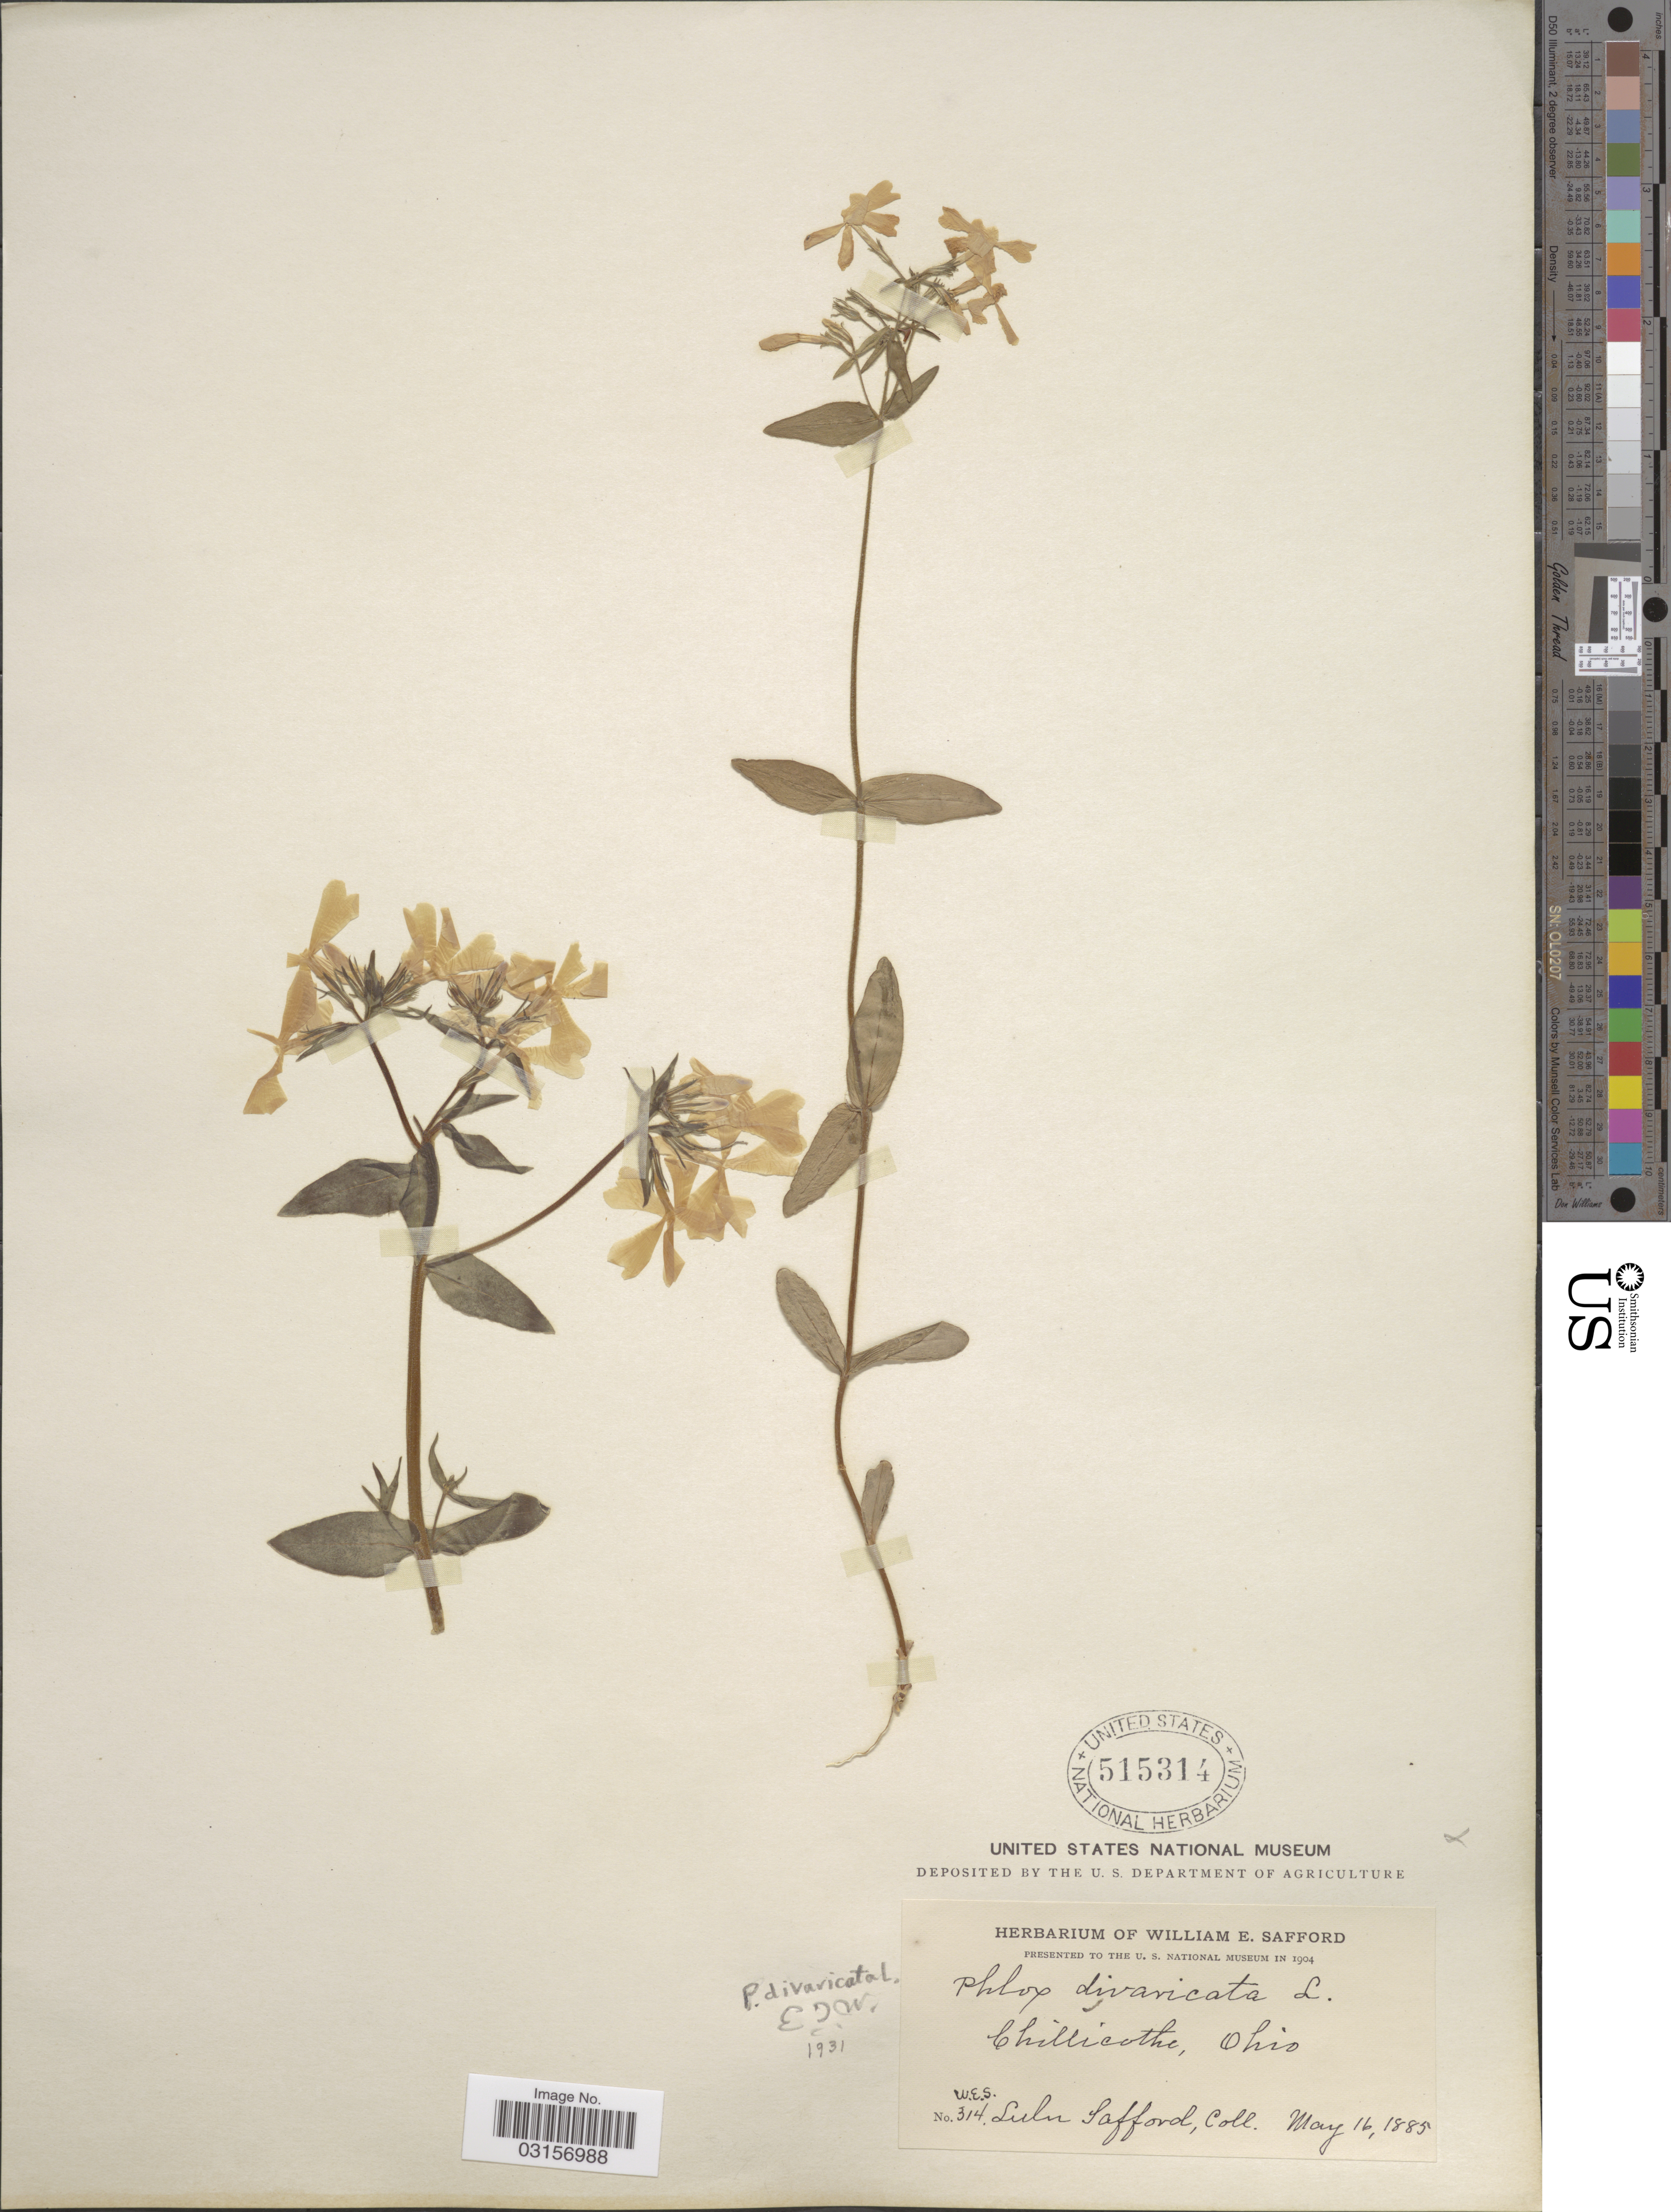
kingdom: Plantae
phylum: Tracheophyta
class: Magnoliopsida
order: Ericales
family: Polemoniaceae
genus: Phlox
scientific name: Phlox divaricata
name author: L.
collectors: L. Safford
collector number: W.E.S.314*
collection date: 1885-05-16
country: United States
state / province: Ohio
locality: Chillicothe.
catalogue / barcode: US 515314